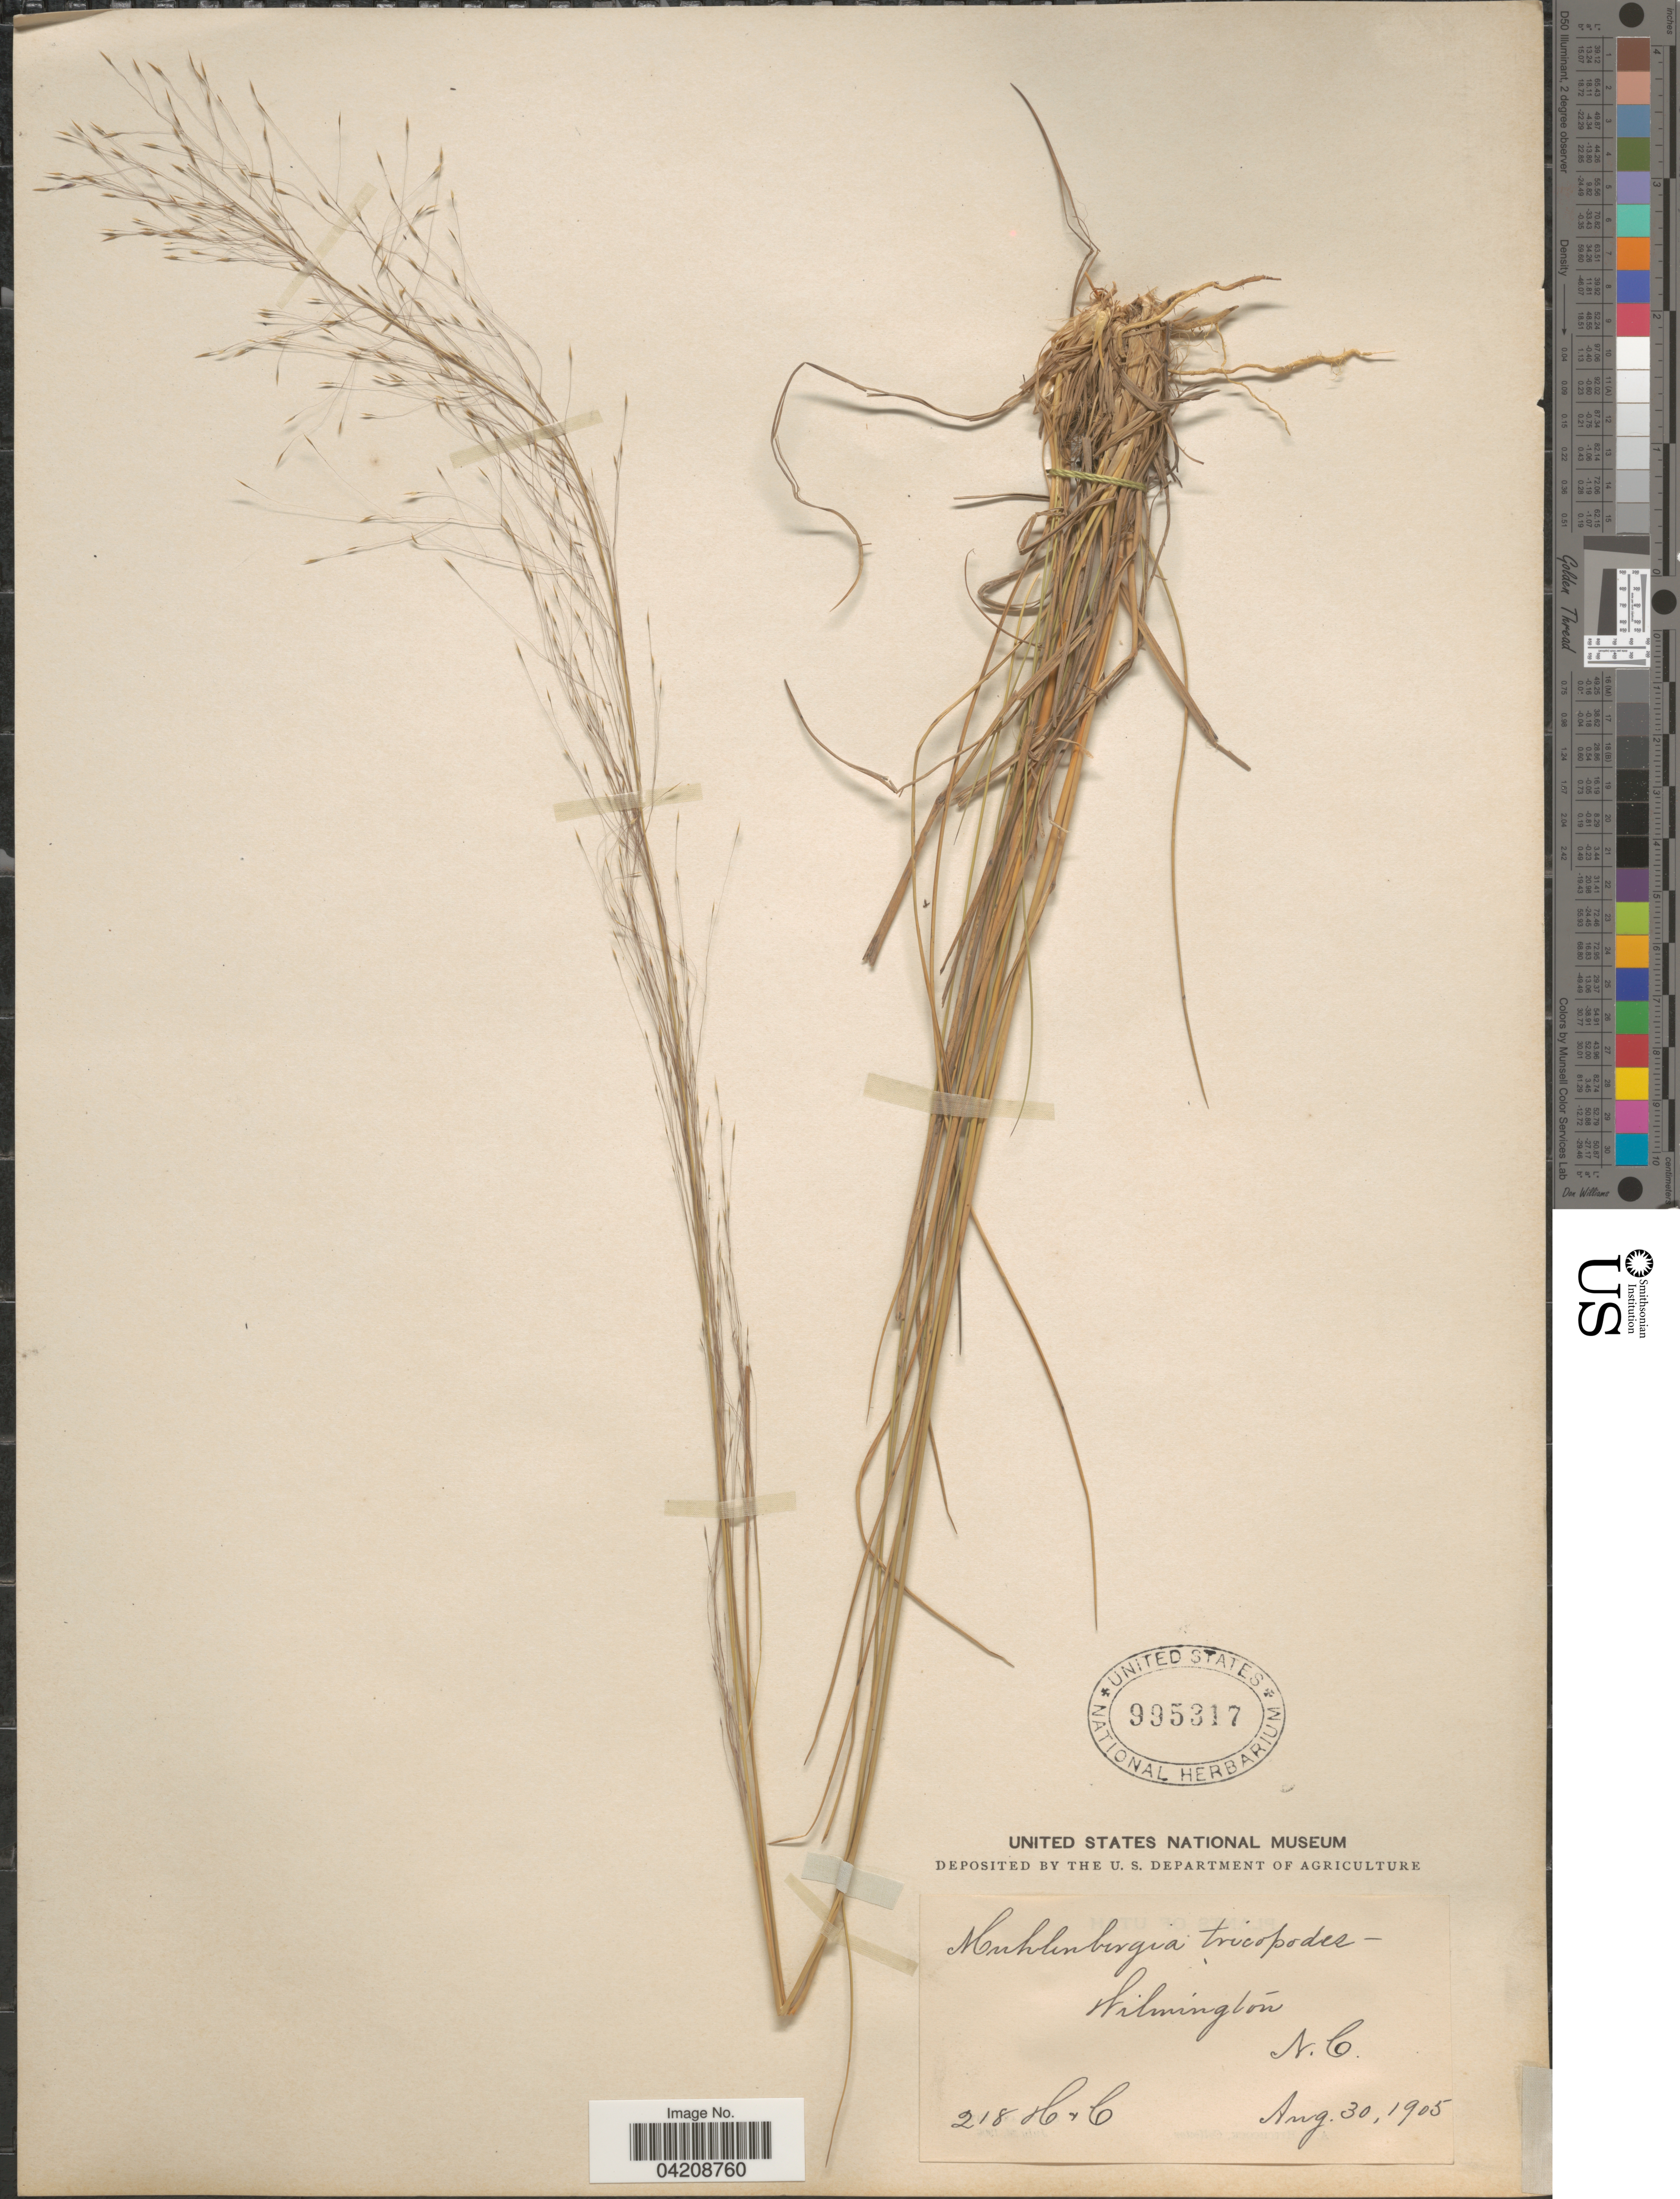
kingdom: Plantae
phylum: Tracheophyta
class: Liliopsida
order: Poales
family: Poaceae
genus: Muhlenbergia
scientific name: Muhlenbergia expansa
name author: Trin.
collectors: H. & C.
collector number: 218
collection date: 1905-08-30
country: United States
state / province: North Carolina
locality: Wilmington.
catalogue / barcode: US 995317